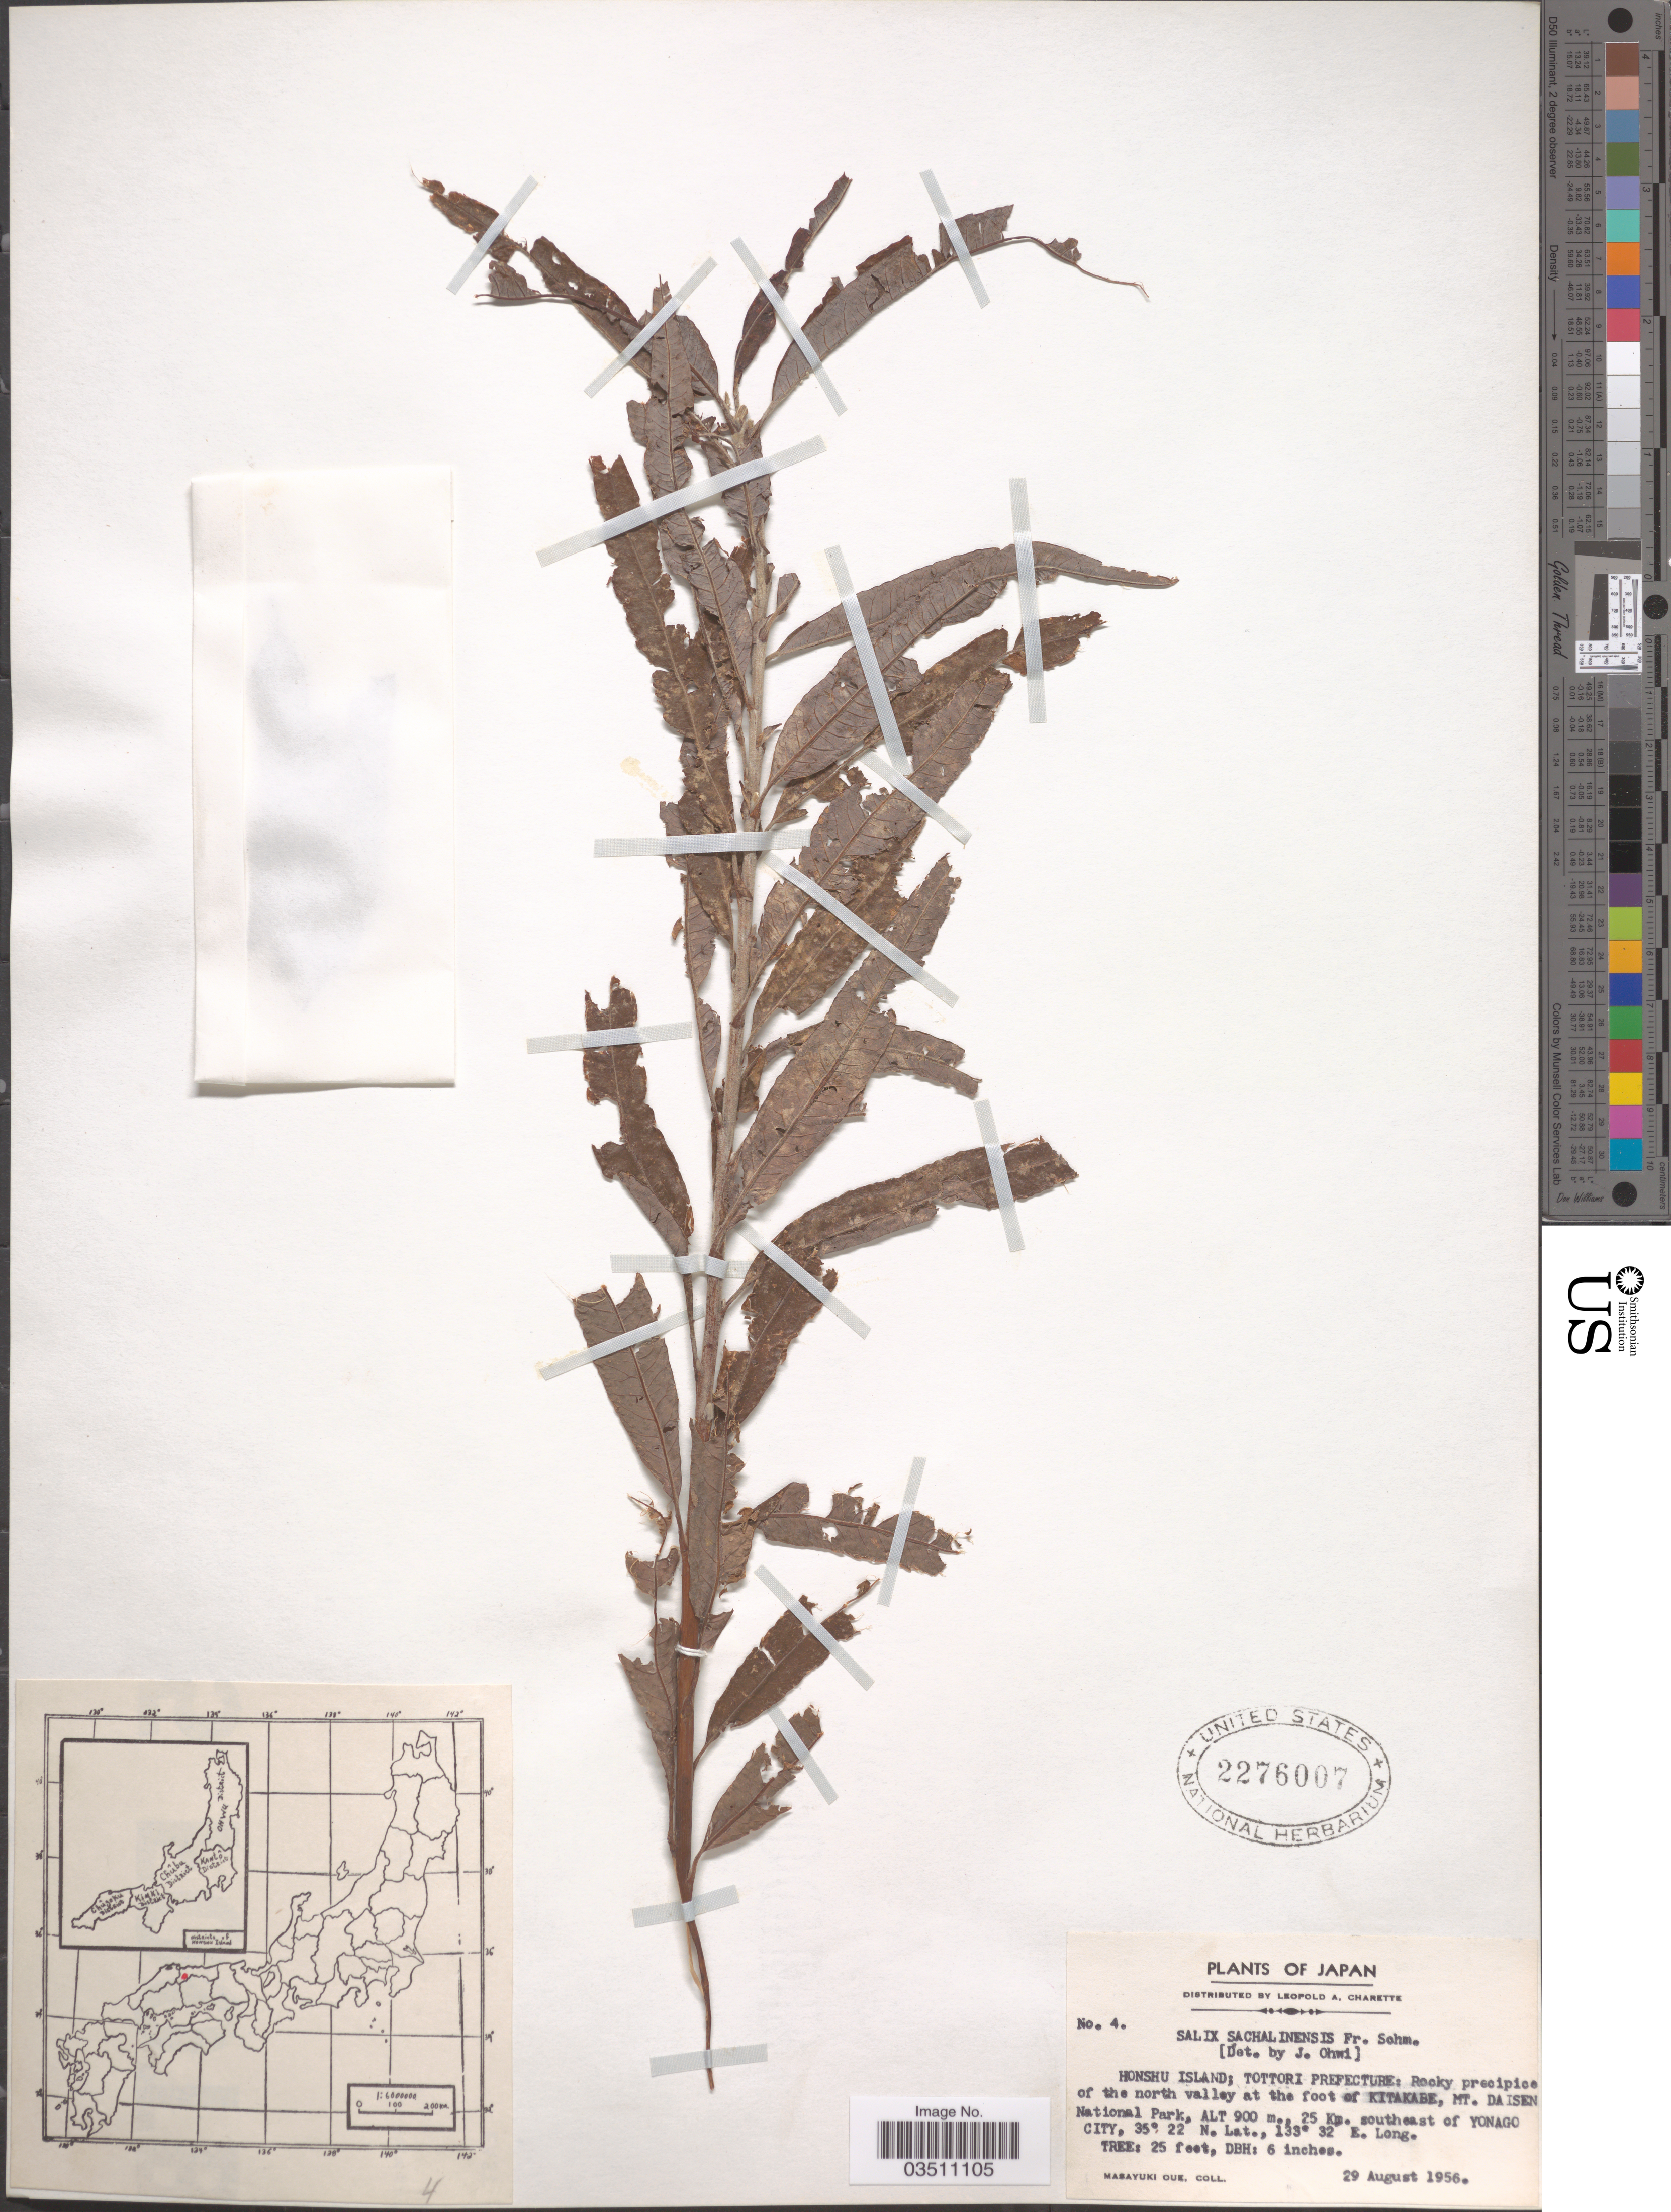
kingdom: Plantae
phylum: Tracheophyta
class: Magnoliopsida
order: Malpighiales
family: Salicaceae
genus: Salix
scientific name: Salix sachalinensis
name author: F. Schmidt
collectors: M. Oue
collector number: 4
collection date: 1956-08-29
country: Japan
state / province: Tottori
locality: Honshu Island; Tottori Prefecture: Rocky precipice of the north valley at the foot of Kitakabe, Mt. Daisen National Park, 25 Km. southeast of Yonago City.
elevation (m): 900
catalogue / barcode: US 2276007